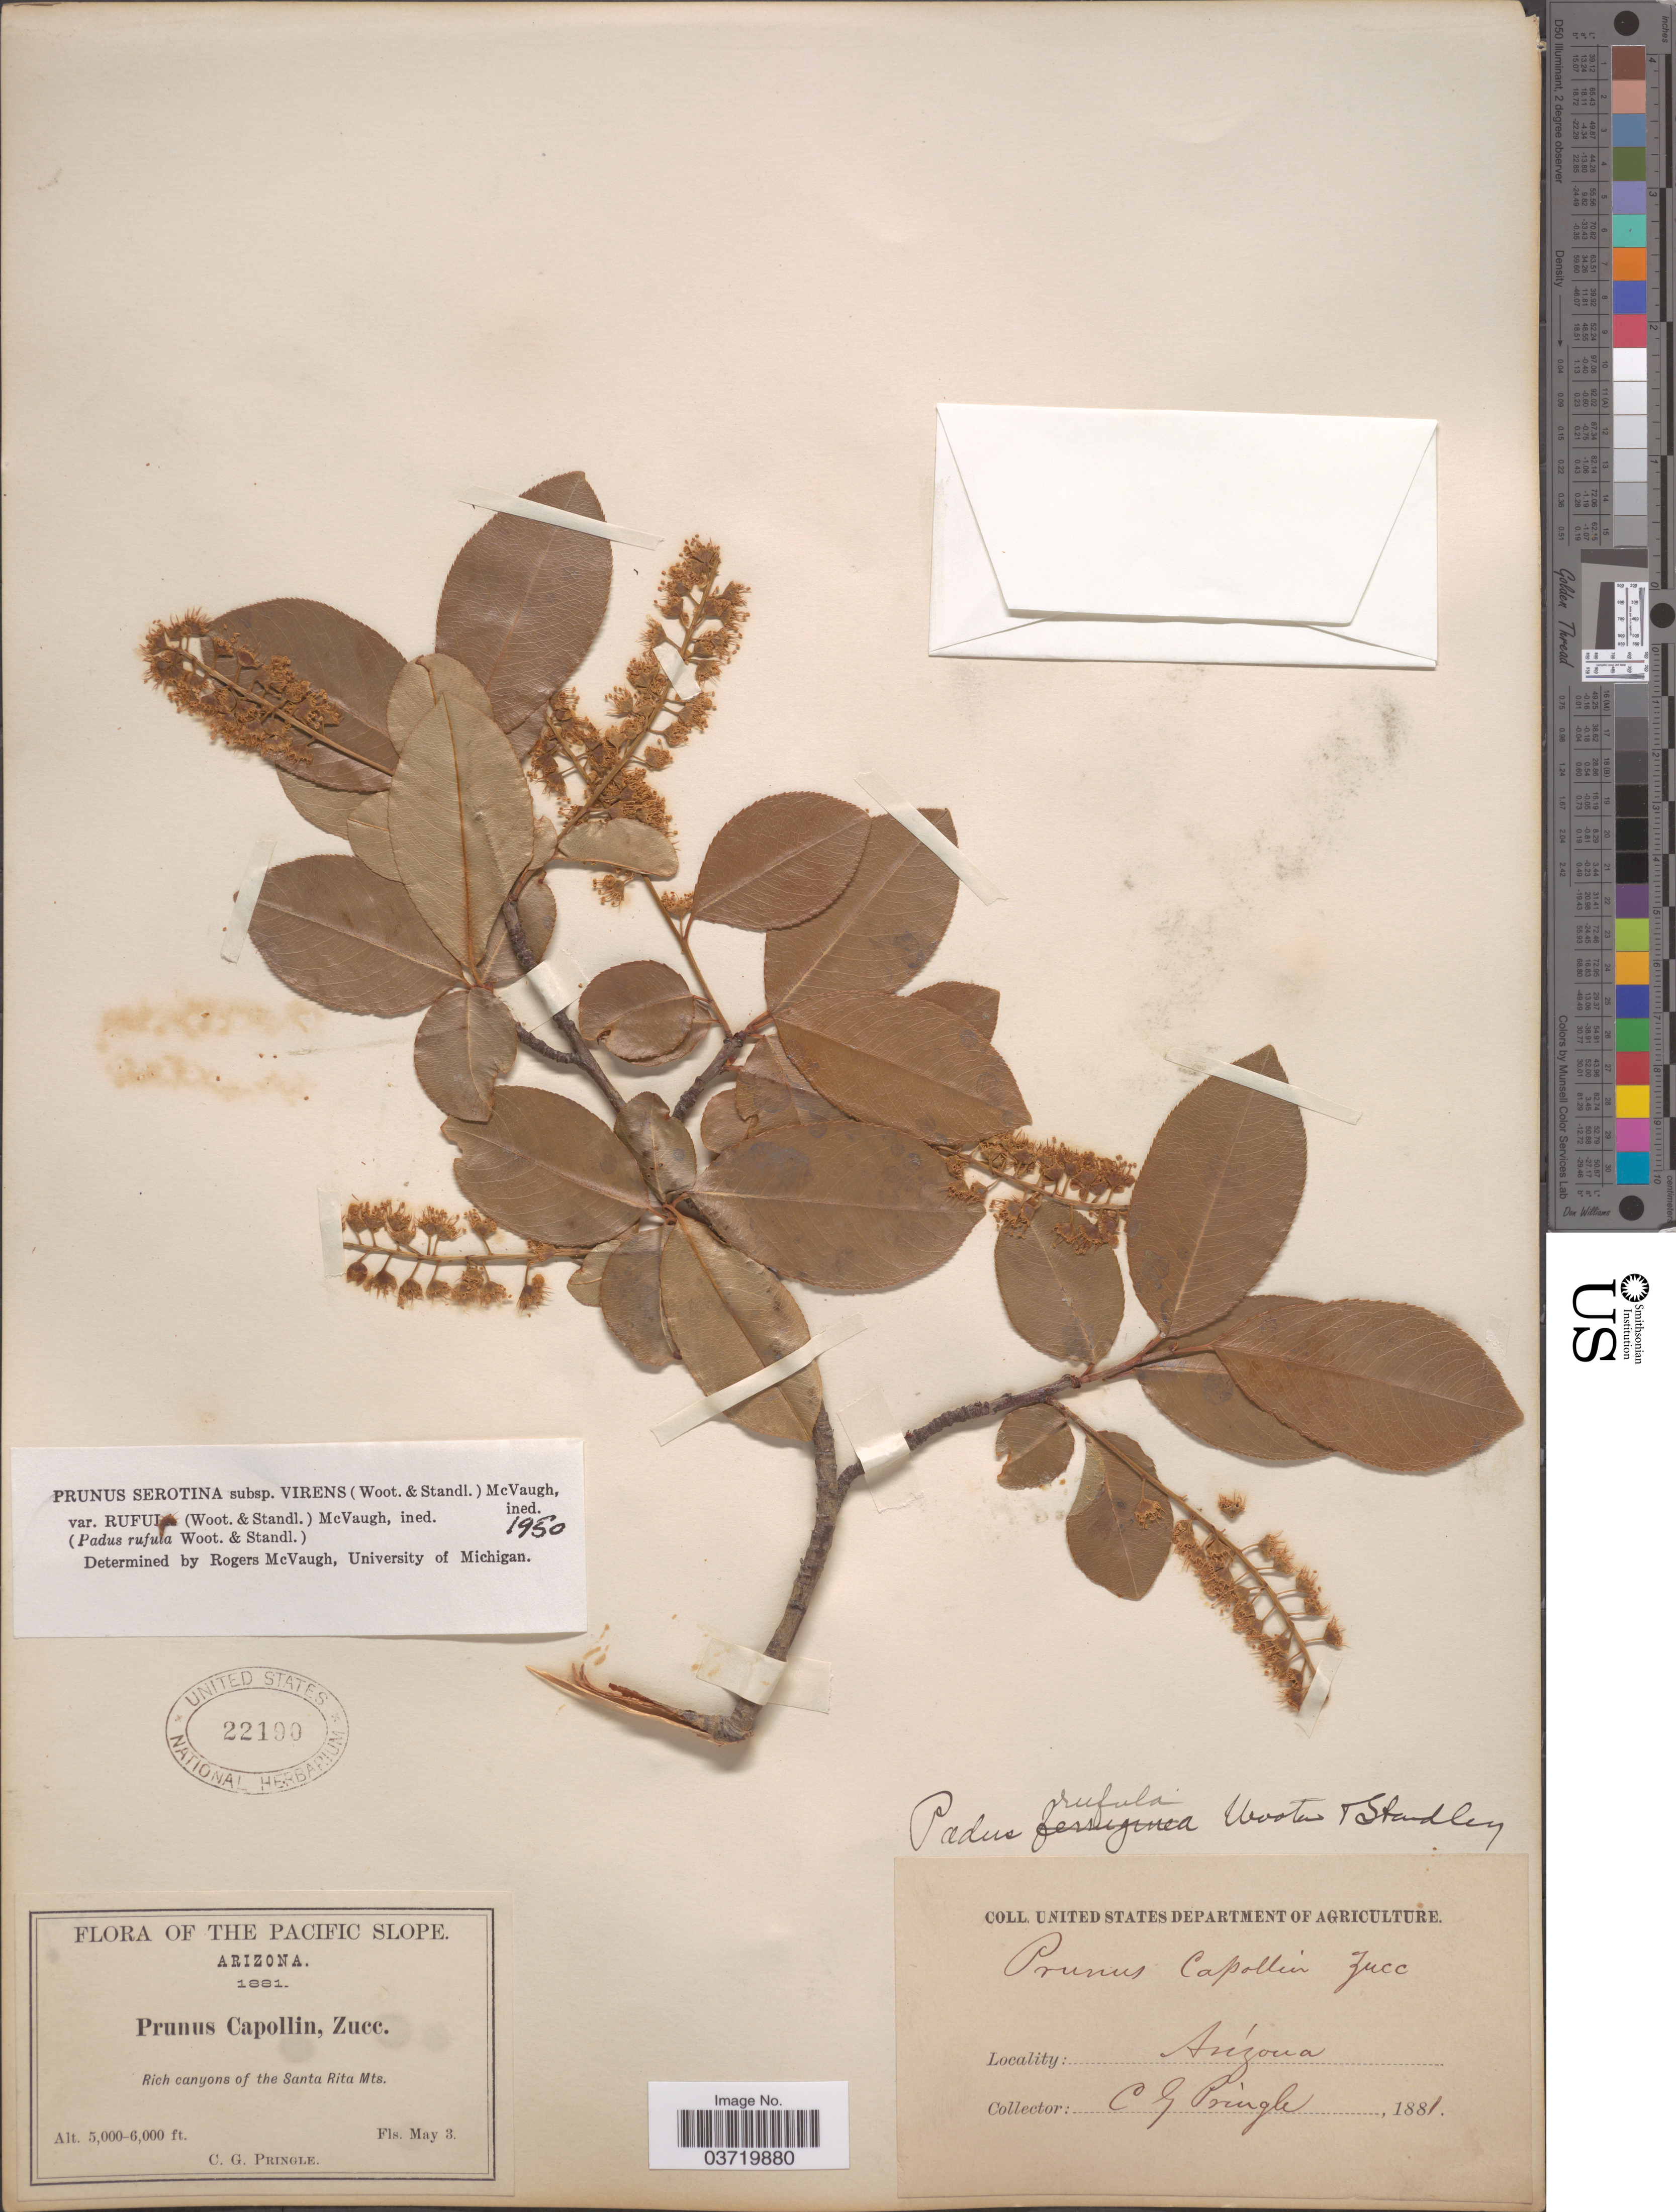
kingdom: Plantae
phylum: Tracheophyta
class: Magnoliopsida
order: Rosales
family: Rosaceae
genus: Prunus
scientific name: Prunus serotina var. rufula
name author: (Wooton & Standl.) McVaugh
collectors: C. G. Pringle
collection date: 1881-05-03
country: United States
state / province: Arizona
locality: The Pacific Slope. Rich canyons of the Santa Rita Mts.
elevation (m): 1524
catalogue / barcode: US 22190